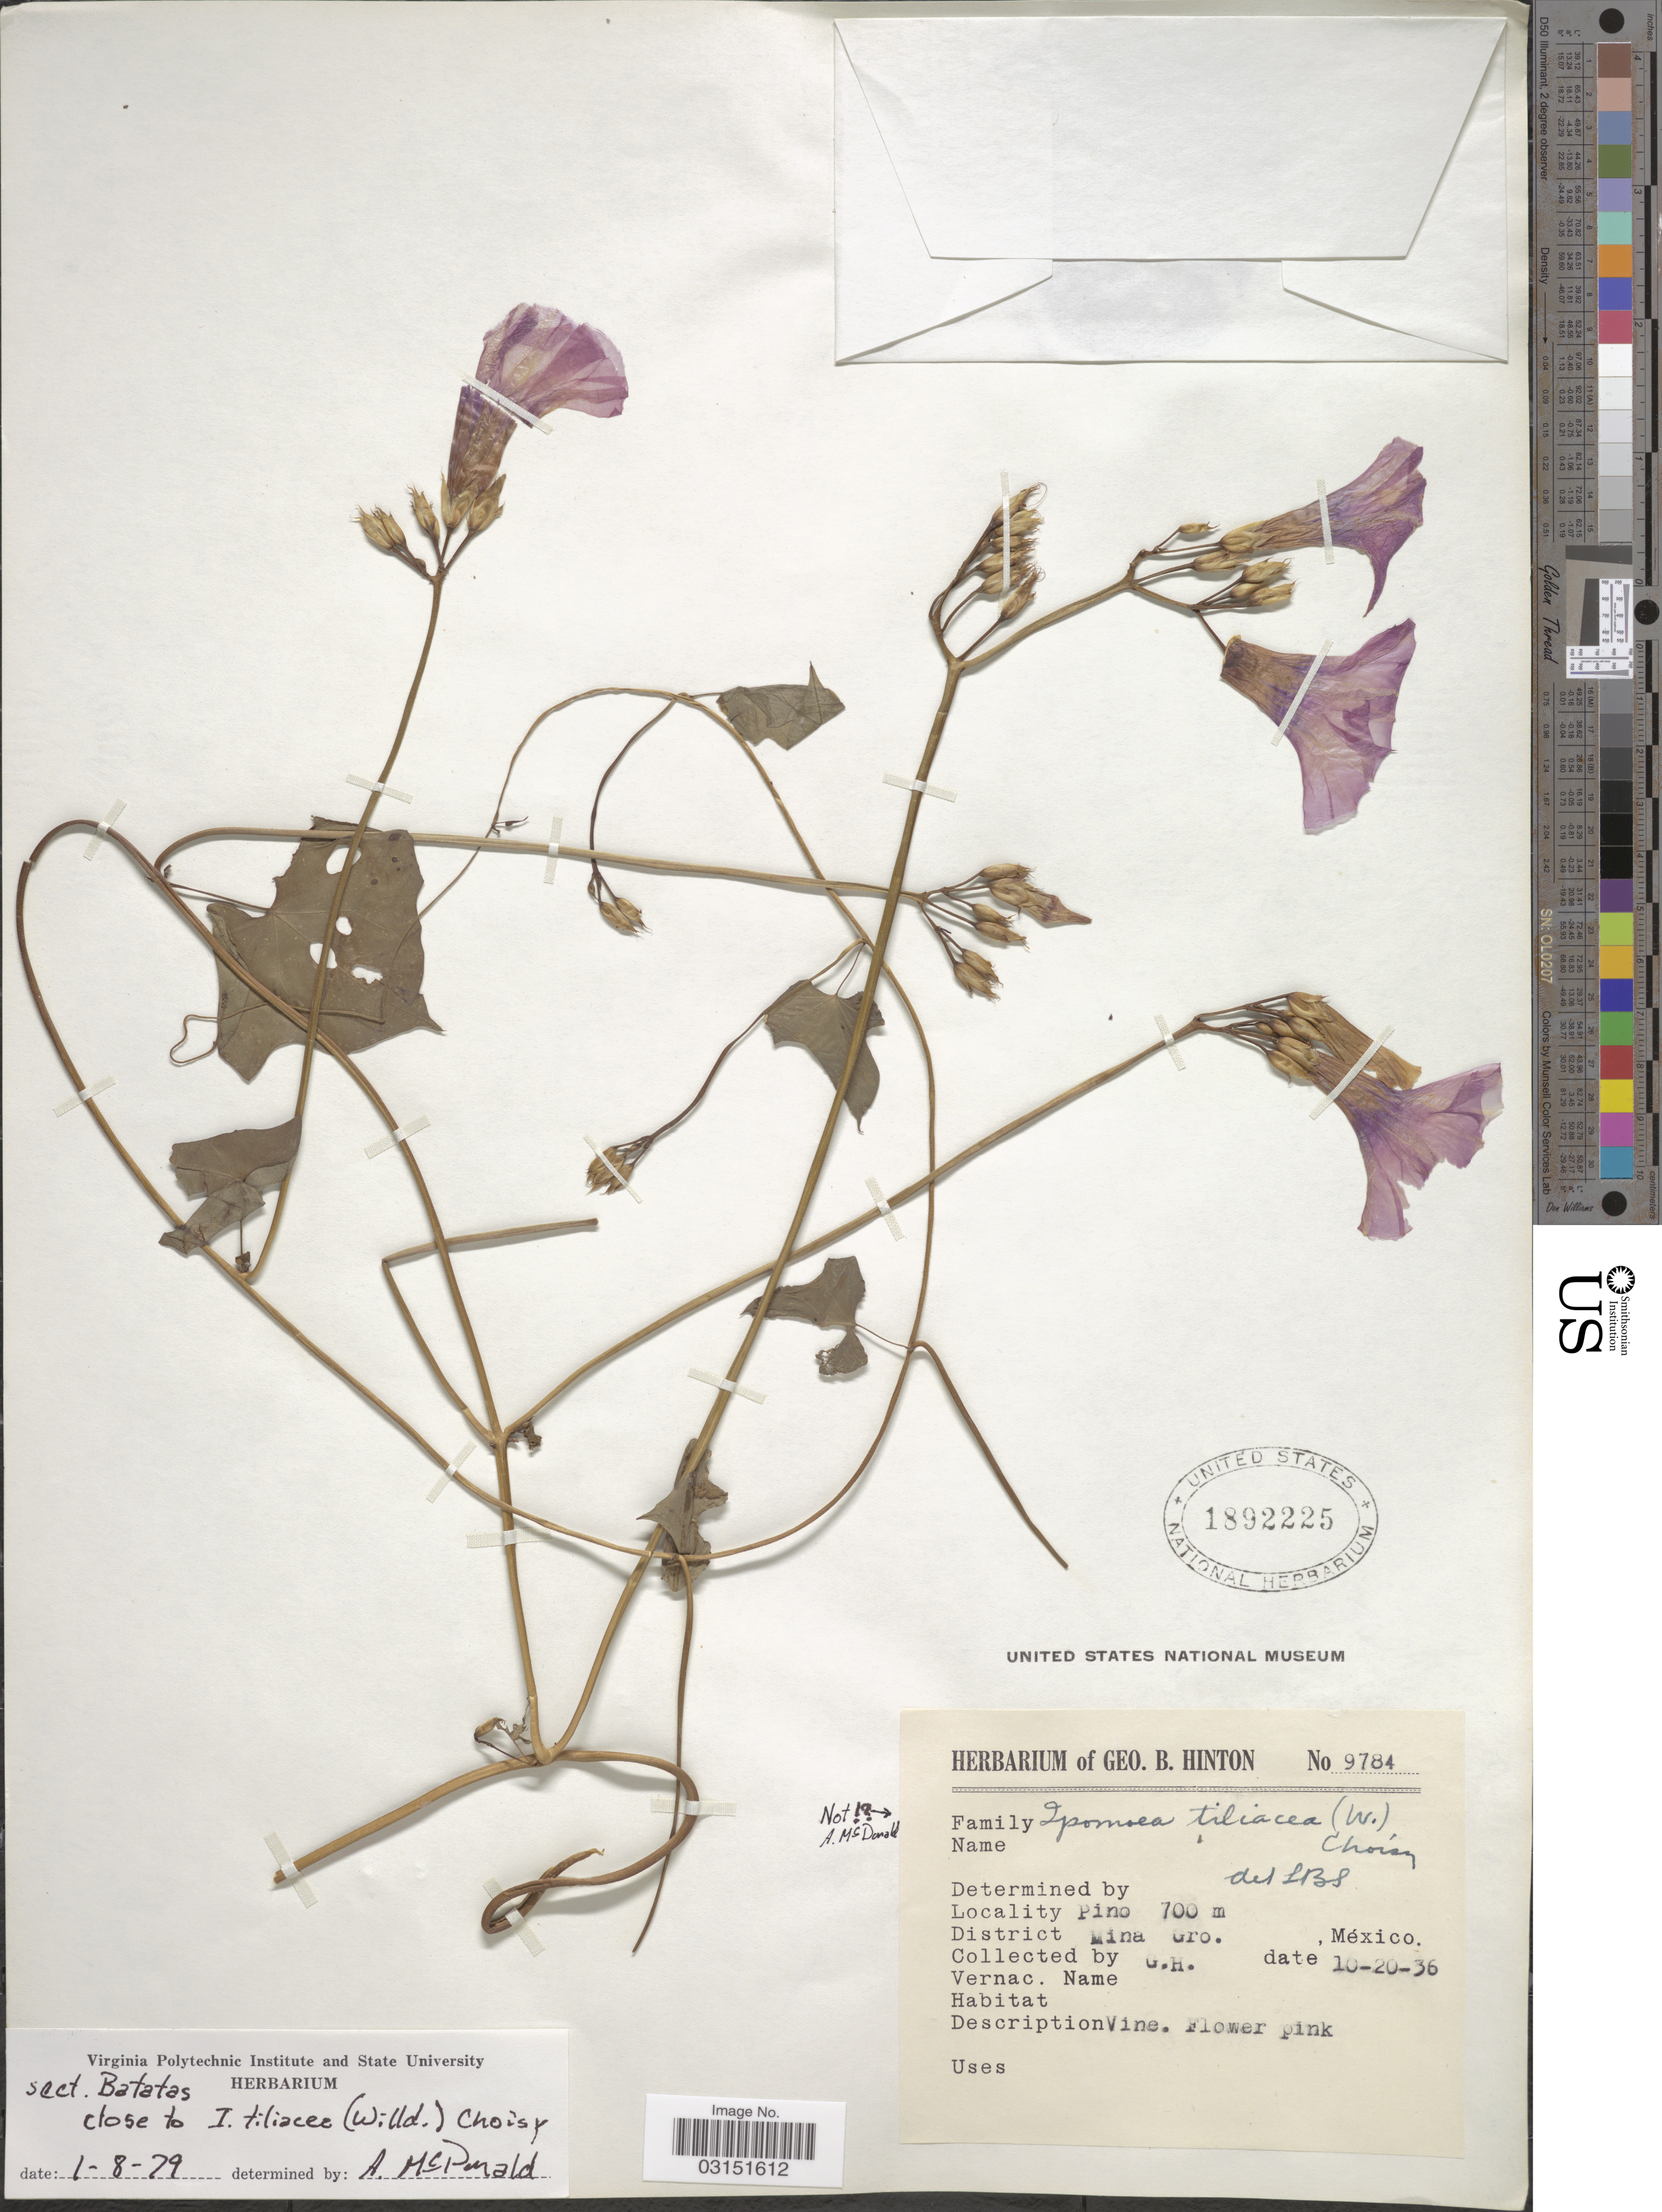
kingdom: Plantae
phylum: Tracheophyta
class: Magnoliopsida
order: Solanales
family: Convolvulaceae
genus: Ipomoea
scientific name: Ipomoea tiliacea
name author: (Willd.) Choisy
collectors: G. B. Hinton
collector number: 9784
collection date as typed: Transcribed d/m/y: 20/10/36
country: Mexico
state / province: Guerrero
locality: Pino. District Mina.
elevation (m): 700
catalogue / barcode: US 1892225